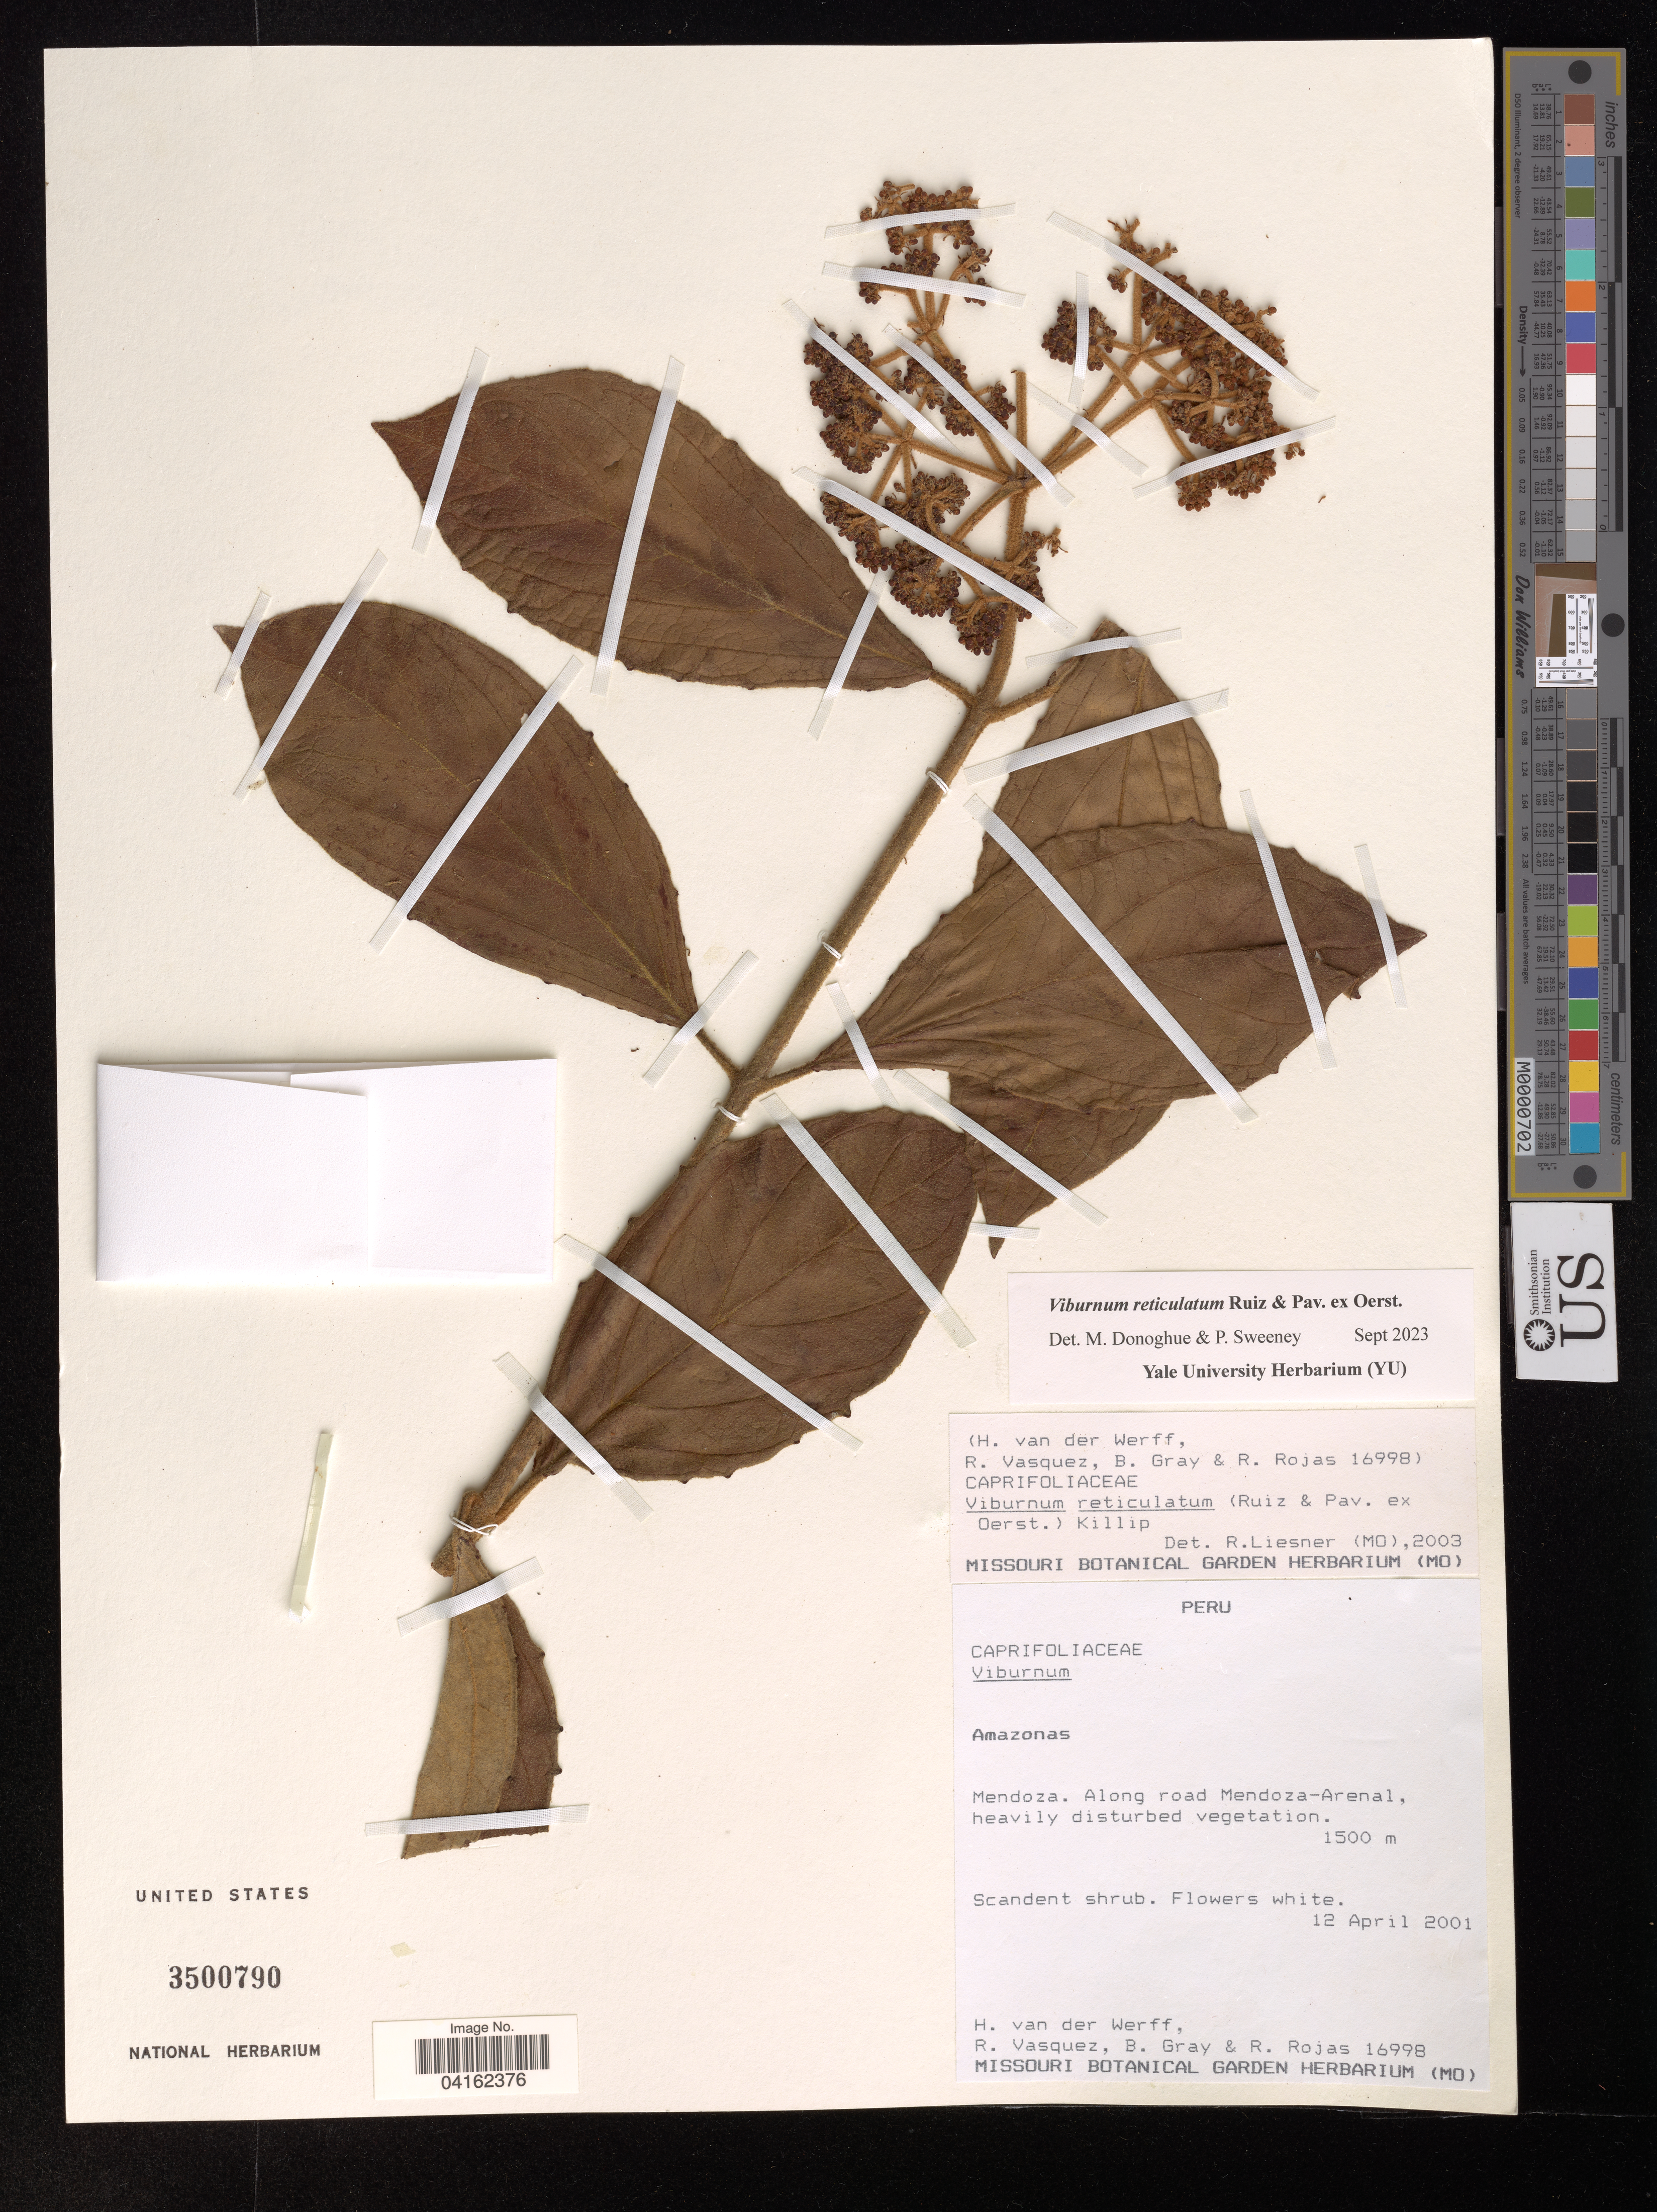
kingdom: Plantae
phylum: Tracheophyta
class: Magnoliopsida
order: Dipsacales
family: Viburnaceae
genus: Viburnum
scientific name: Viburnum reticulatum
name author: Ruiz & Pav. ex Oerst.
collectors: H. van der Werff, R. Vásquez, B. Gray & R. Rojas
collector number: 16998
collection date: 2001-04-12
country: Peru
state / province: Amazonas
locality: Mendoza. Along road Mendoza-Arenal, heavily disturbed vegetation.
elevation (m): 1500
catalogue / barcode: US 3500790